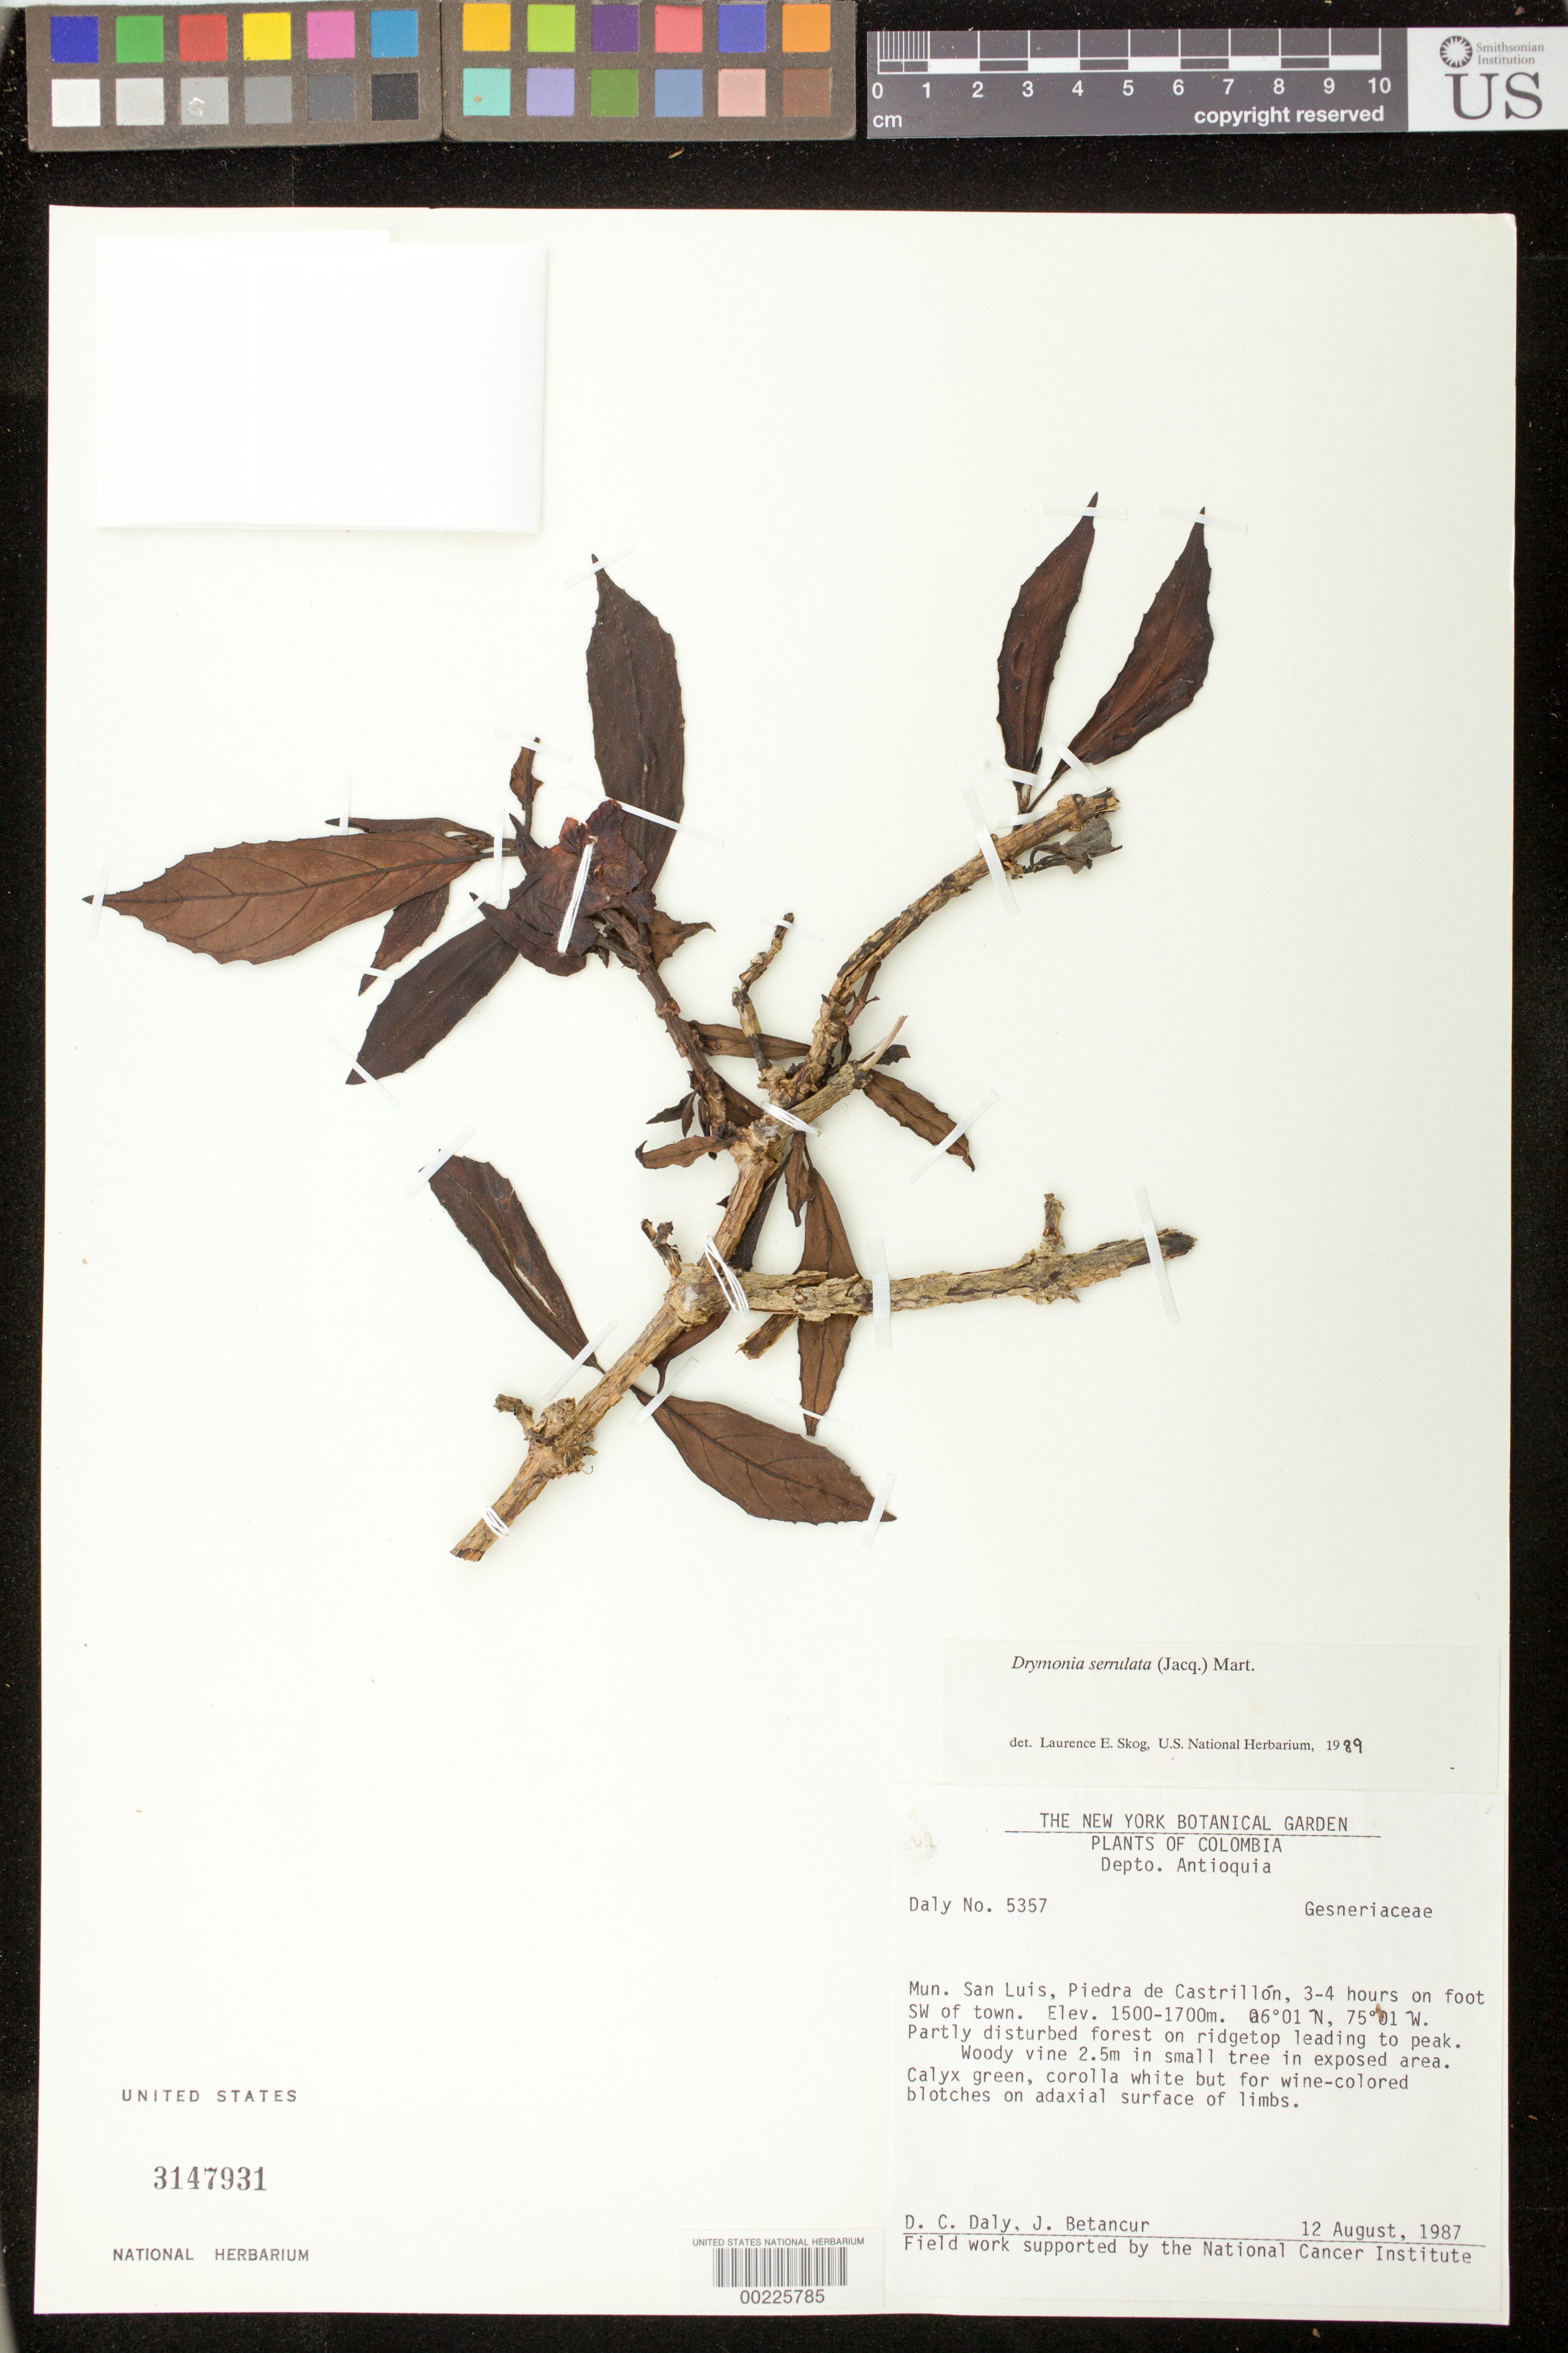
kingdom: Plantae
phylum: Tracheophyta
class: Magnoliopsida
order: Lamiales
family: Gesneriaceae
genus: Drymonia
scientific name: Drymonia serrulata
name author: (Jacq.) Mart.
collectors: D. C. Daly & J. C. Betancur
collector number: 5357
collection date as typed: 12 Aug 1987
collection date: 1987-08-12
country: Colombia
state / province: Antioquia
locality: Mun. San Luis, Piedra de Castrillon, 3-4 hrs on foot SW of town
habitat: Partly disturbed forest on ridgetopleading to peak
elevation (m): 1500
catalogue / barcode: US 3147931